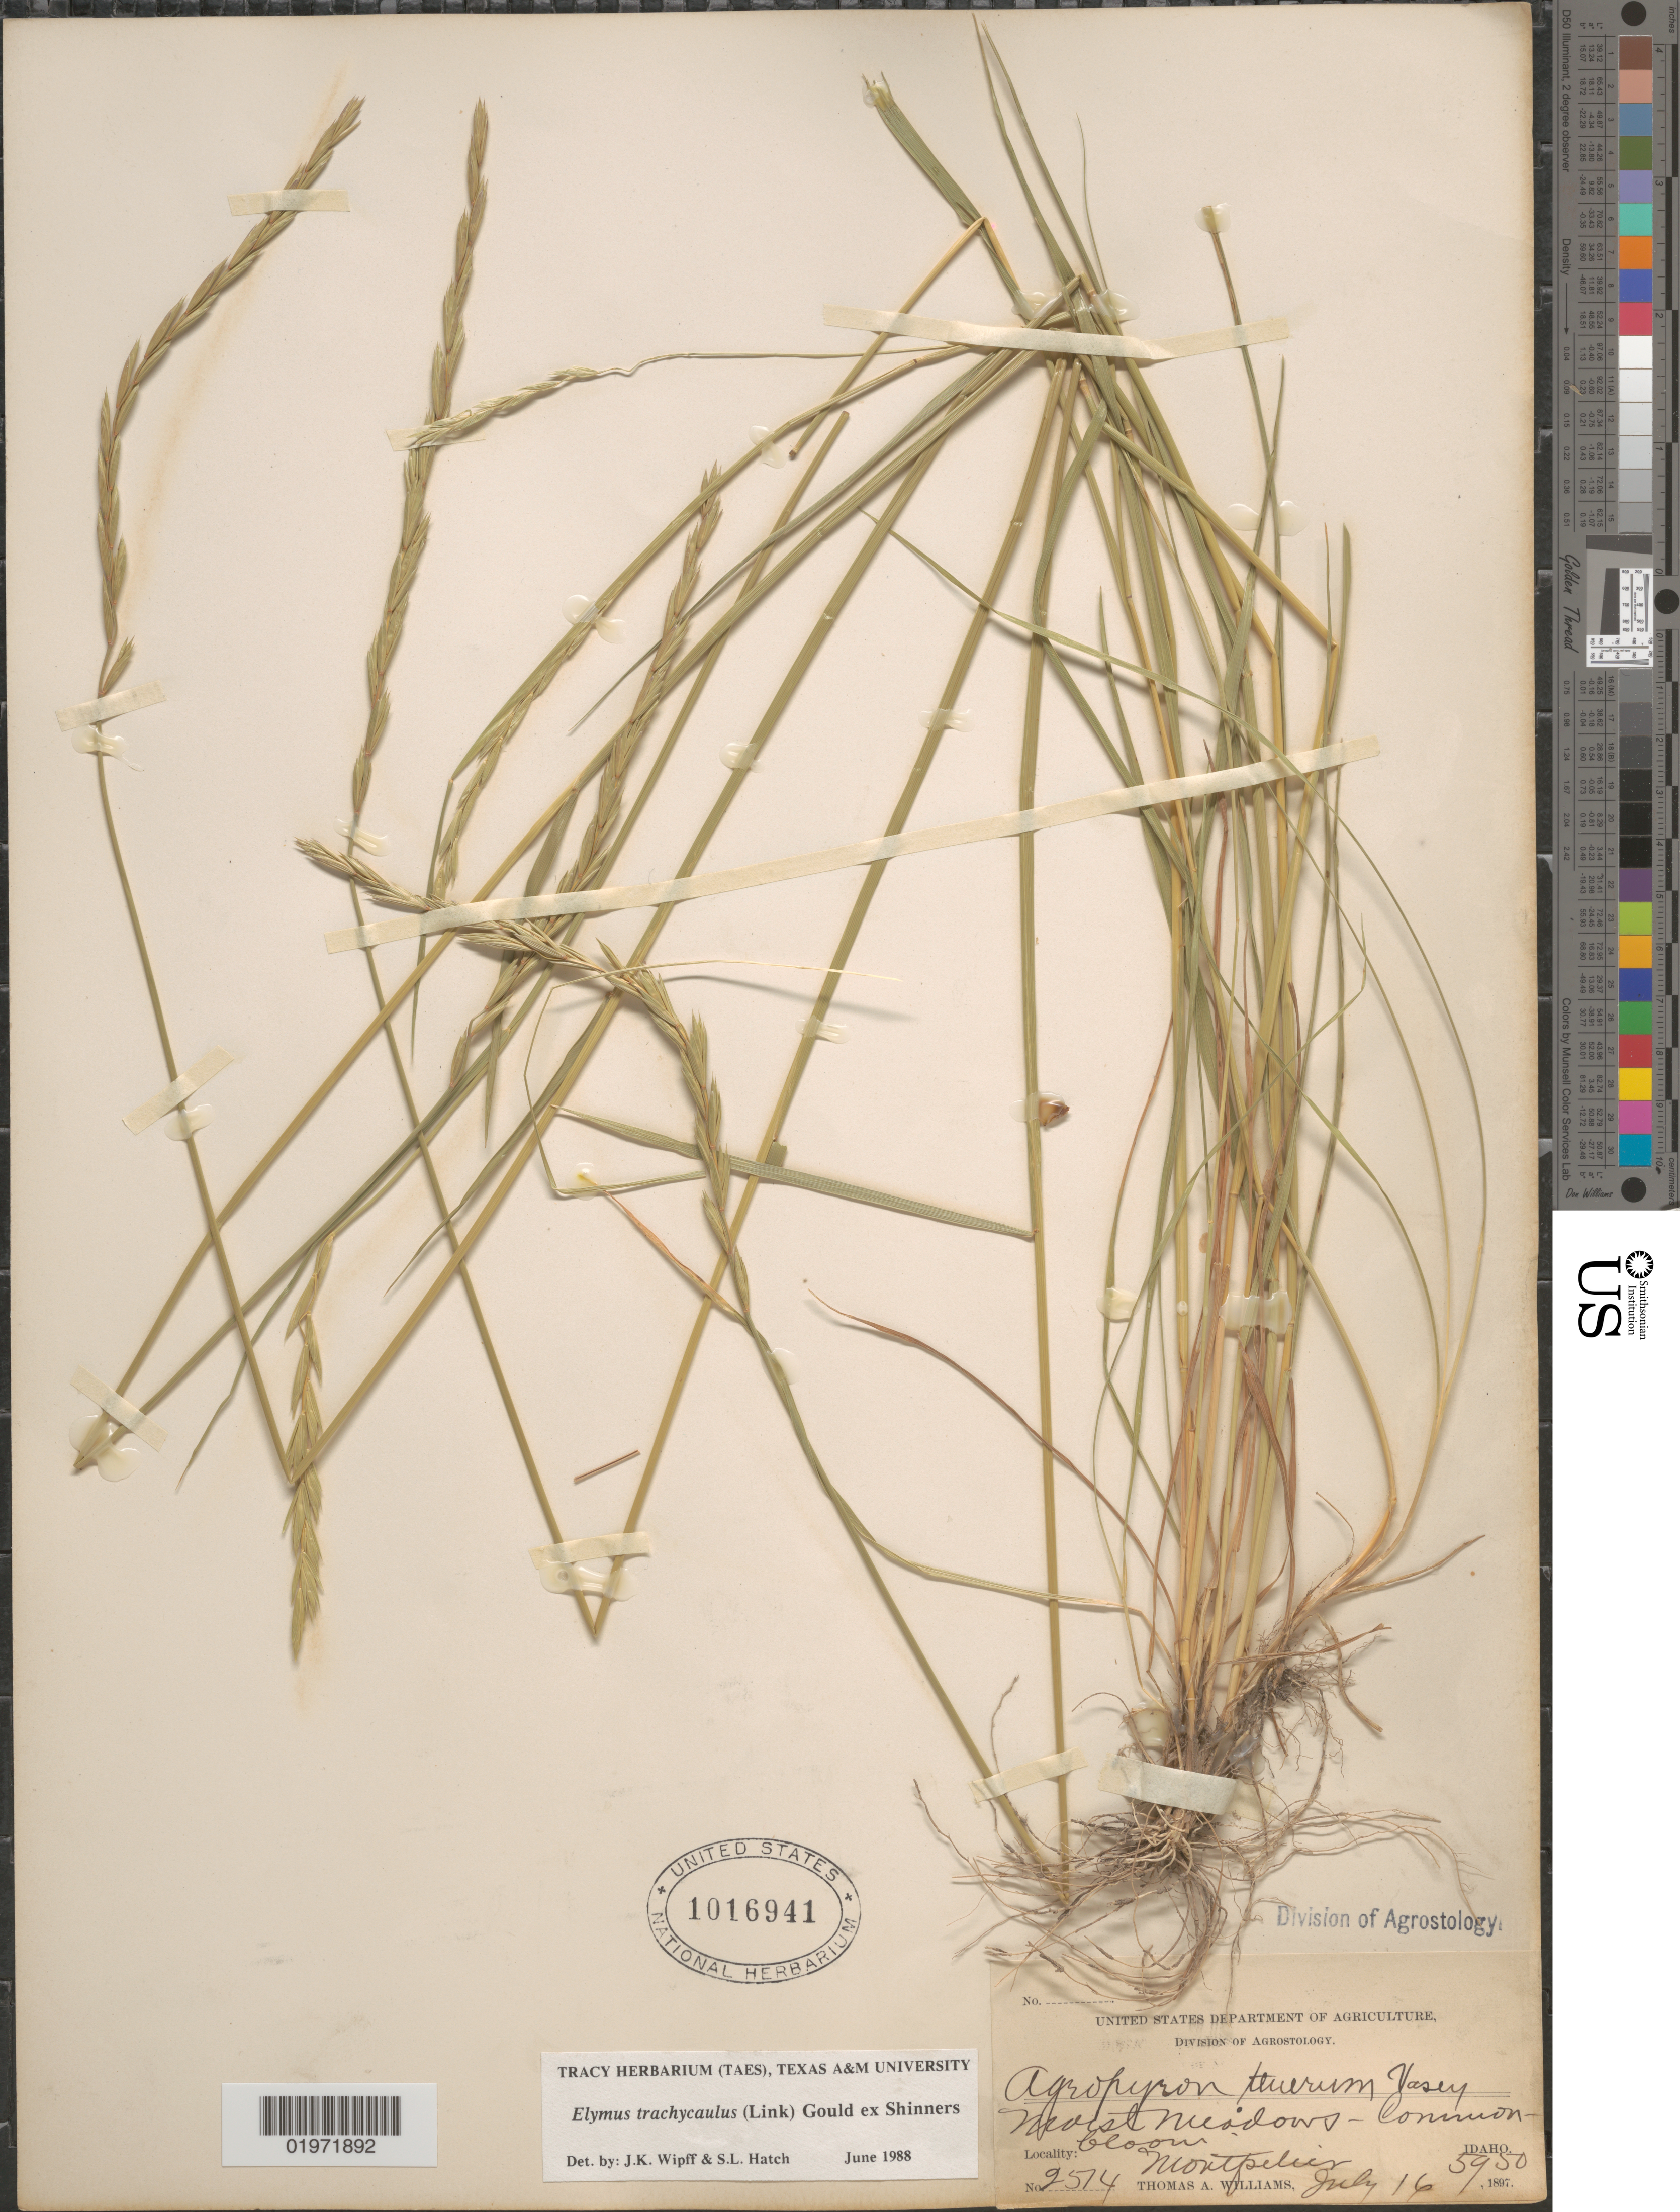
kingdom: Plantae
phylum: Tracheophyta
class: Liliopsida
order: Poales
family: Poaceae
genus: Elymus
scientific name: Elymus trachycaulus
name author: (Link) Gould ex Shinners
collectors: T. A. Williams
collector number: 2514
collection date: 1897-07-16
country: United States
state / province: Idaho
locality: Montpellier.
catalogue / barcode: US 1016941